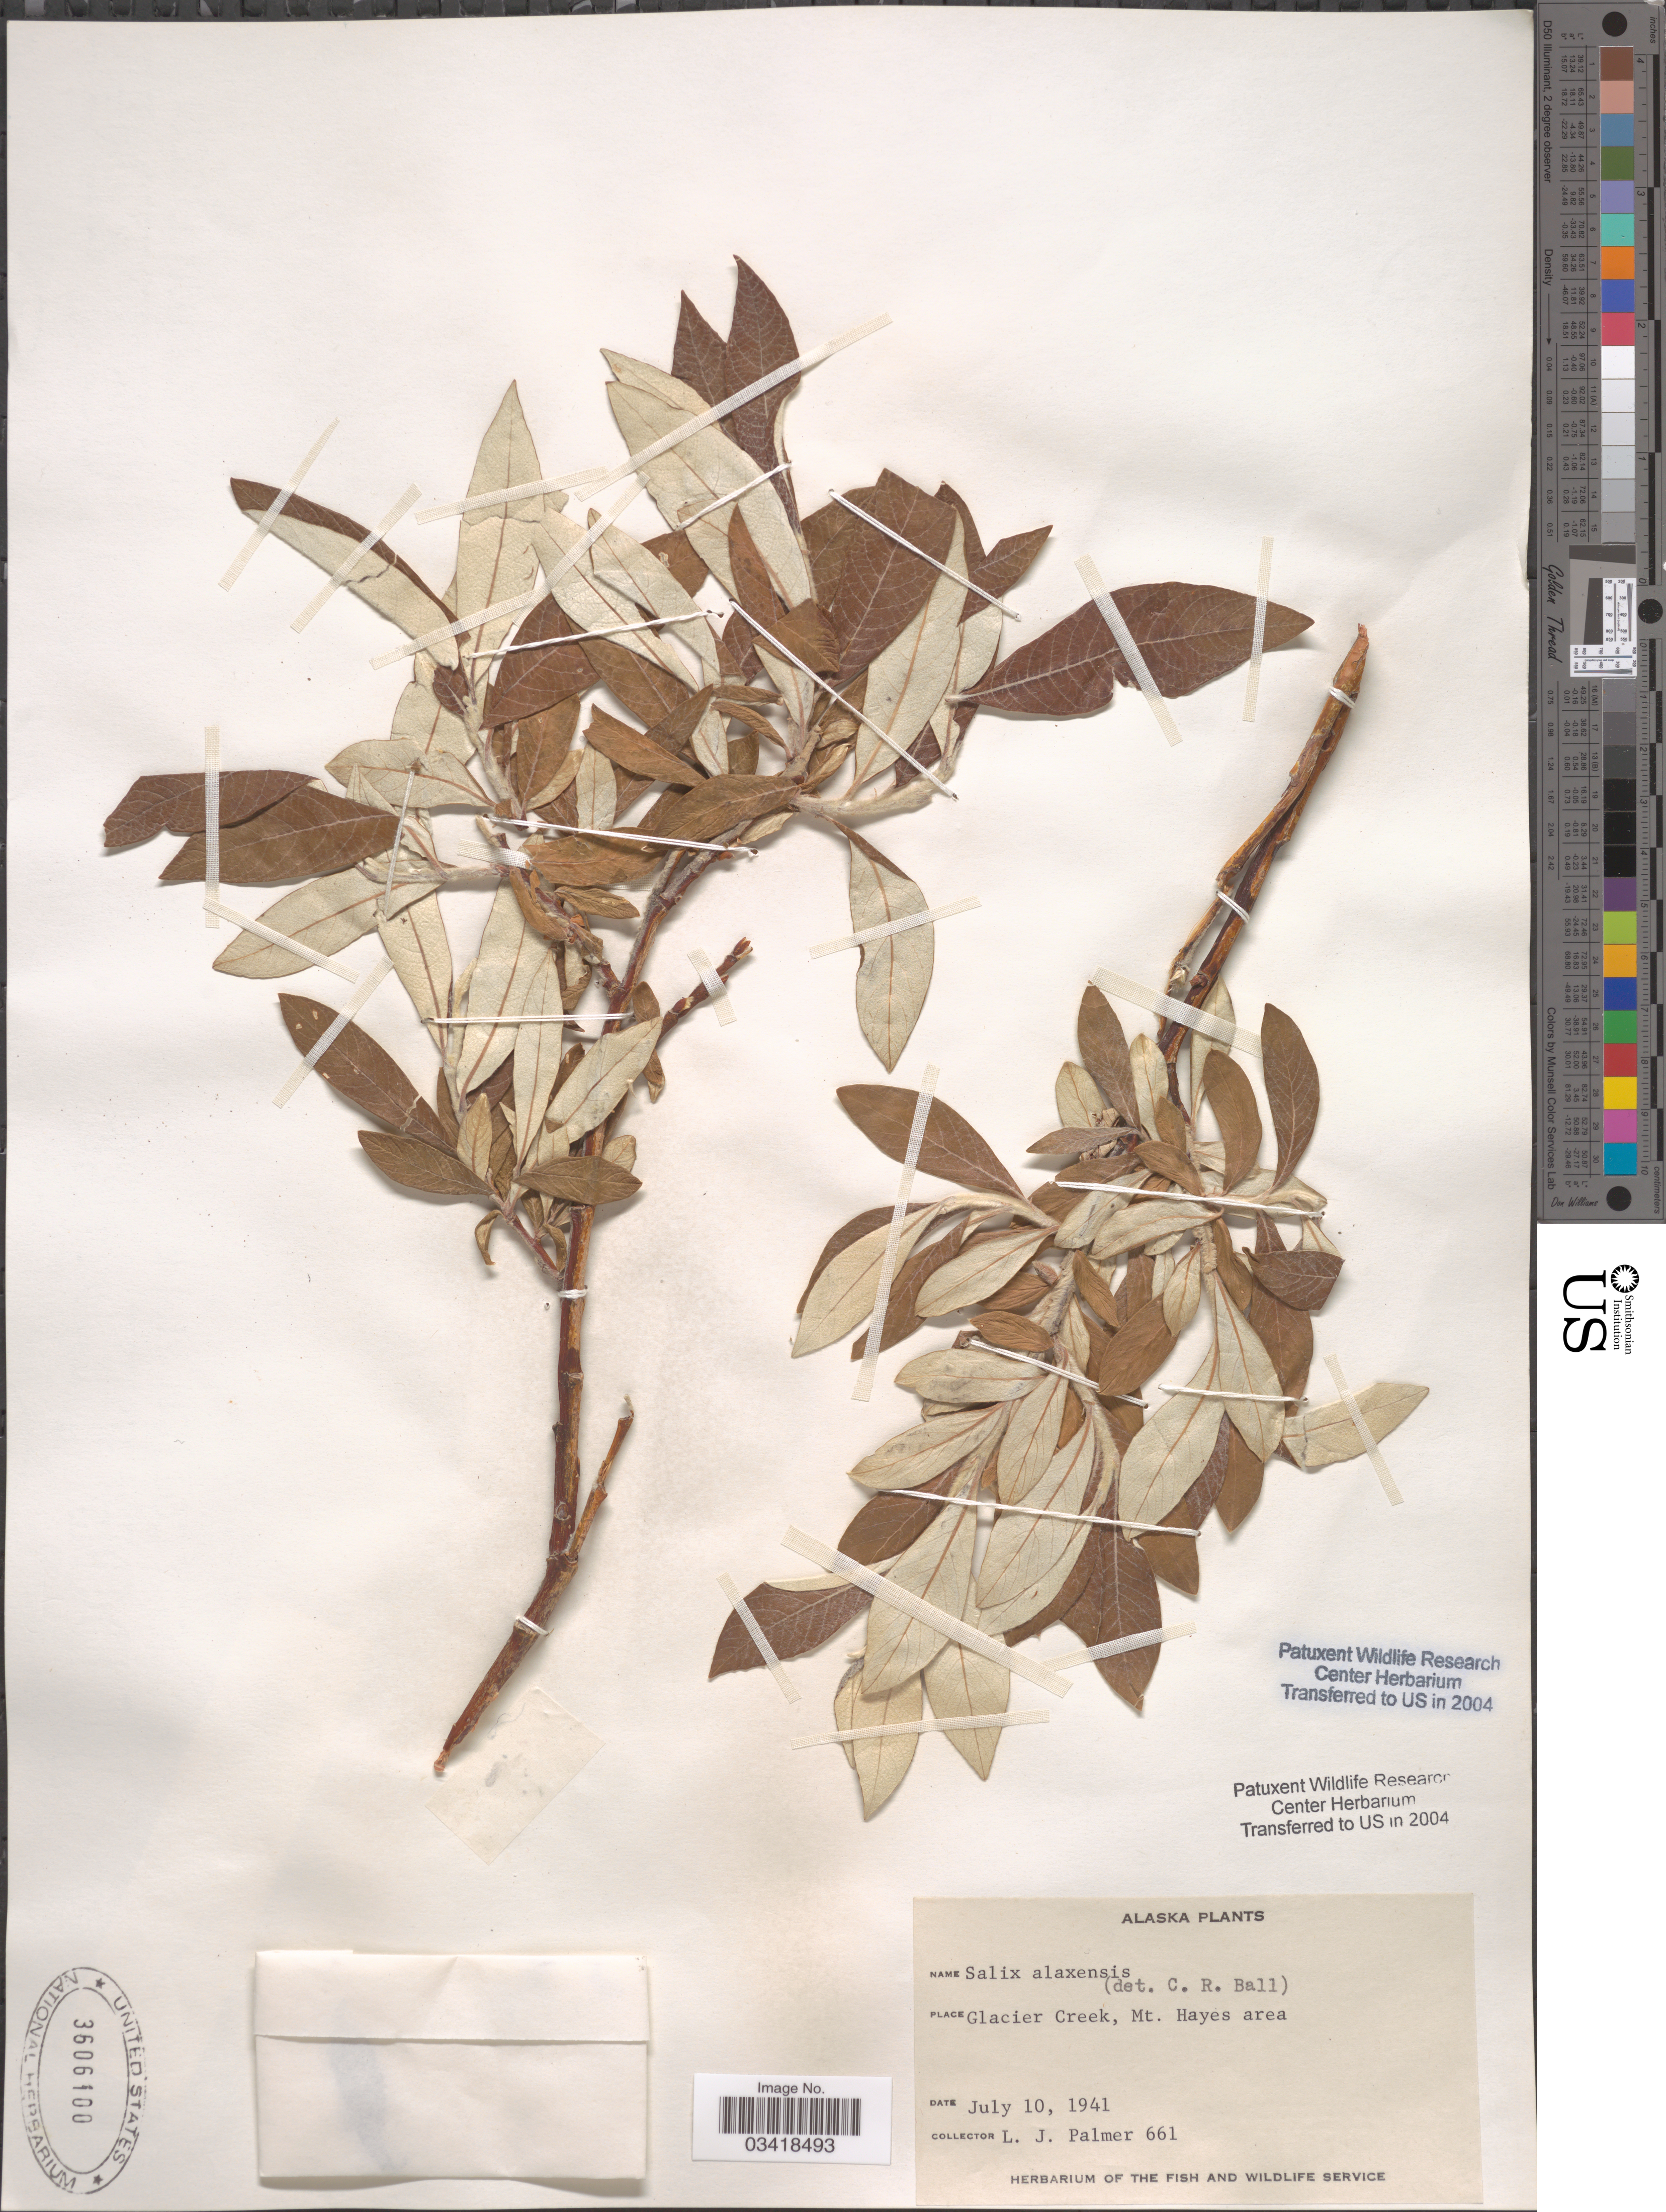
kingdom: Plantae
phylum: Tracheophyta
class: Magnoliopsida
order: Malpighiales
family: Salicaceae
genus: Salix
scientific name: Salix alaxensis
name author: (Andersson) Coville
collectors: L. J. Palmer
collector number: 661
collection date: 1941-07-10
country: United States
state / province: Alaska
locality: Glacier Creek, Mt. Hayes area.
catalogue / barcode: US 3606100